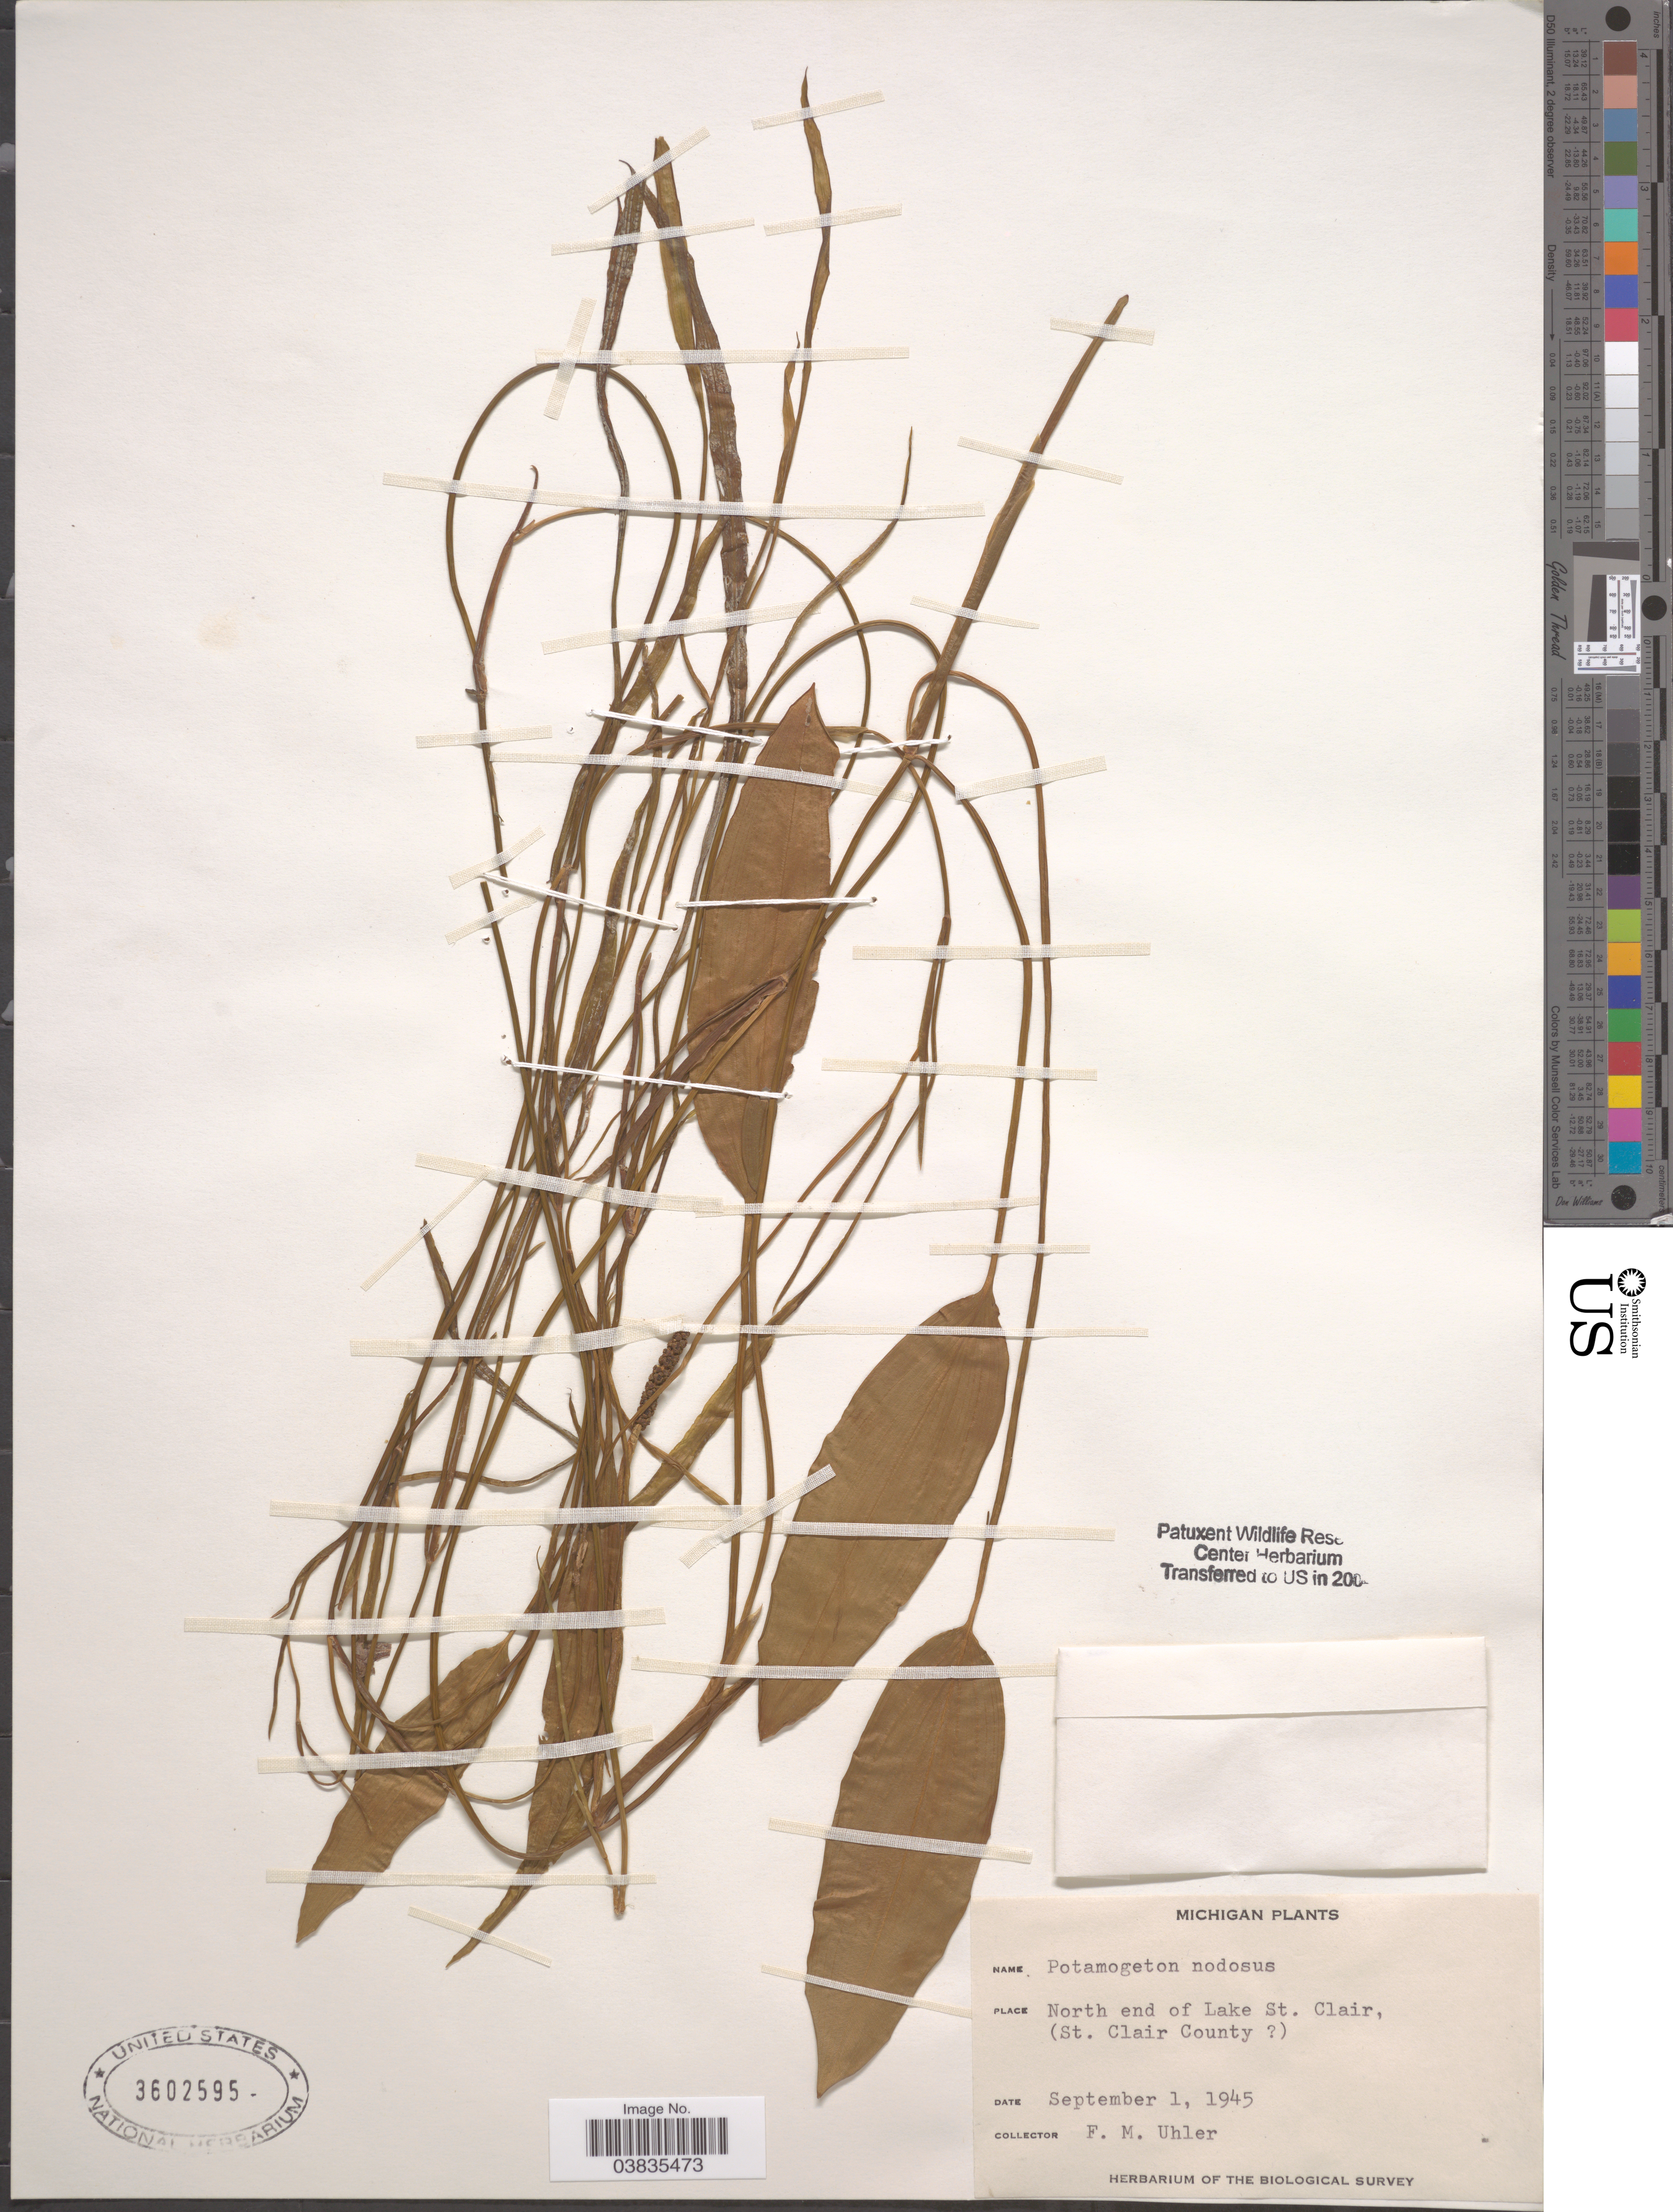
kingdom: Plantae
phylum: Tracheophyta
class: Liliopsida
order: Alismatales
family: Potamogetonaceae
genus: Potamogeton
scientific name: Potamogeton nodosus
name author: Poir.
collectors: F. M. Uhler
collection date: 1945-09-01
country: United States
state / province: Michigan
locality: North end of Lake St. Clair, (St. Clair County [unsure placement]).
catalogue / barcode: US 3602595